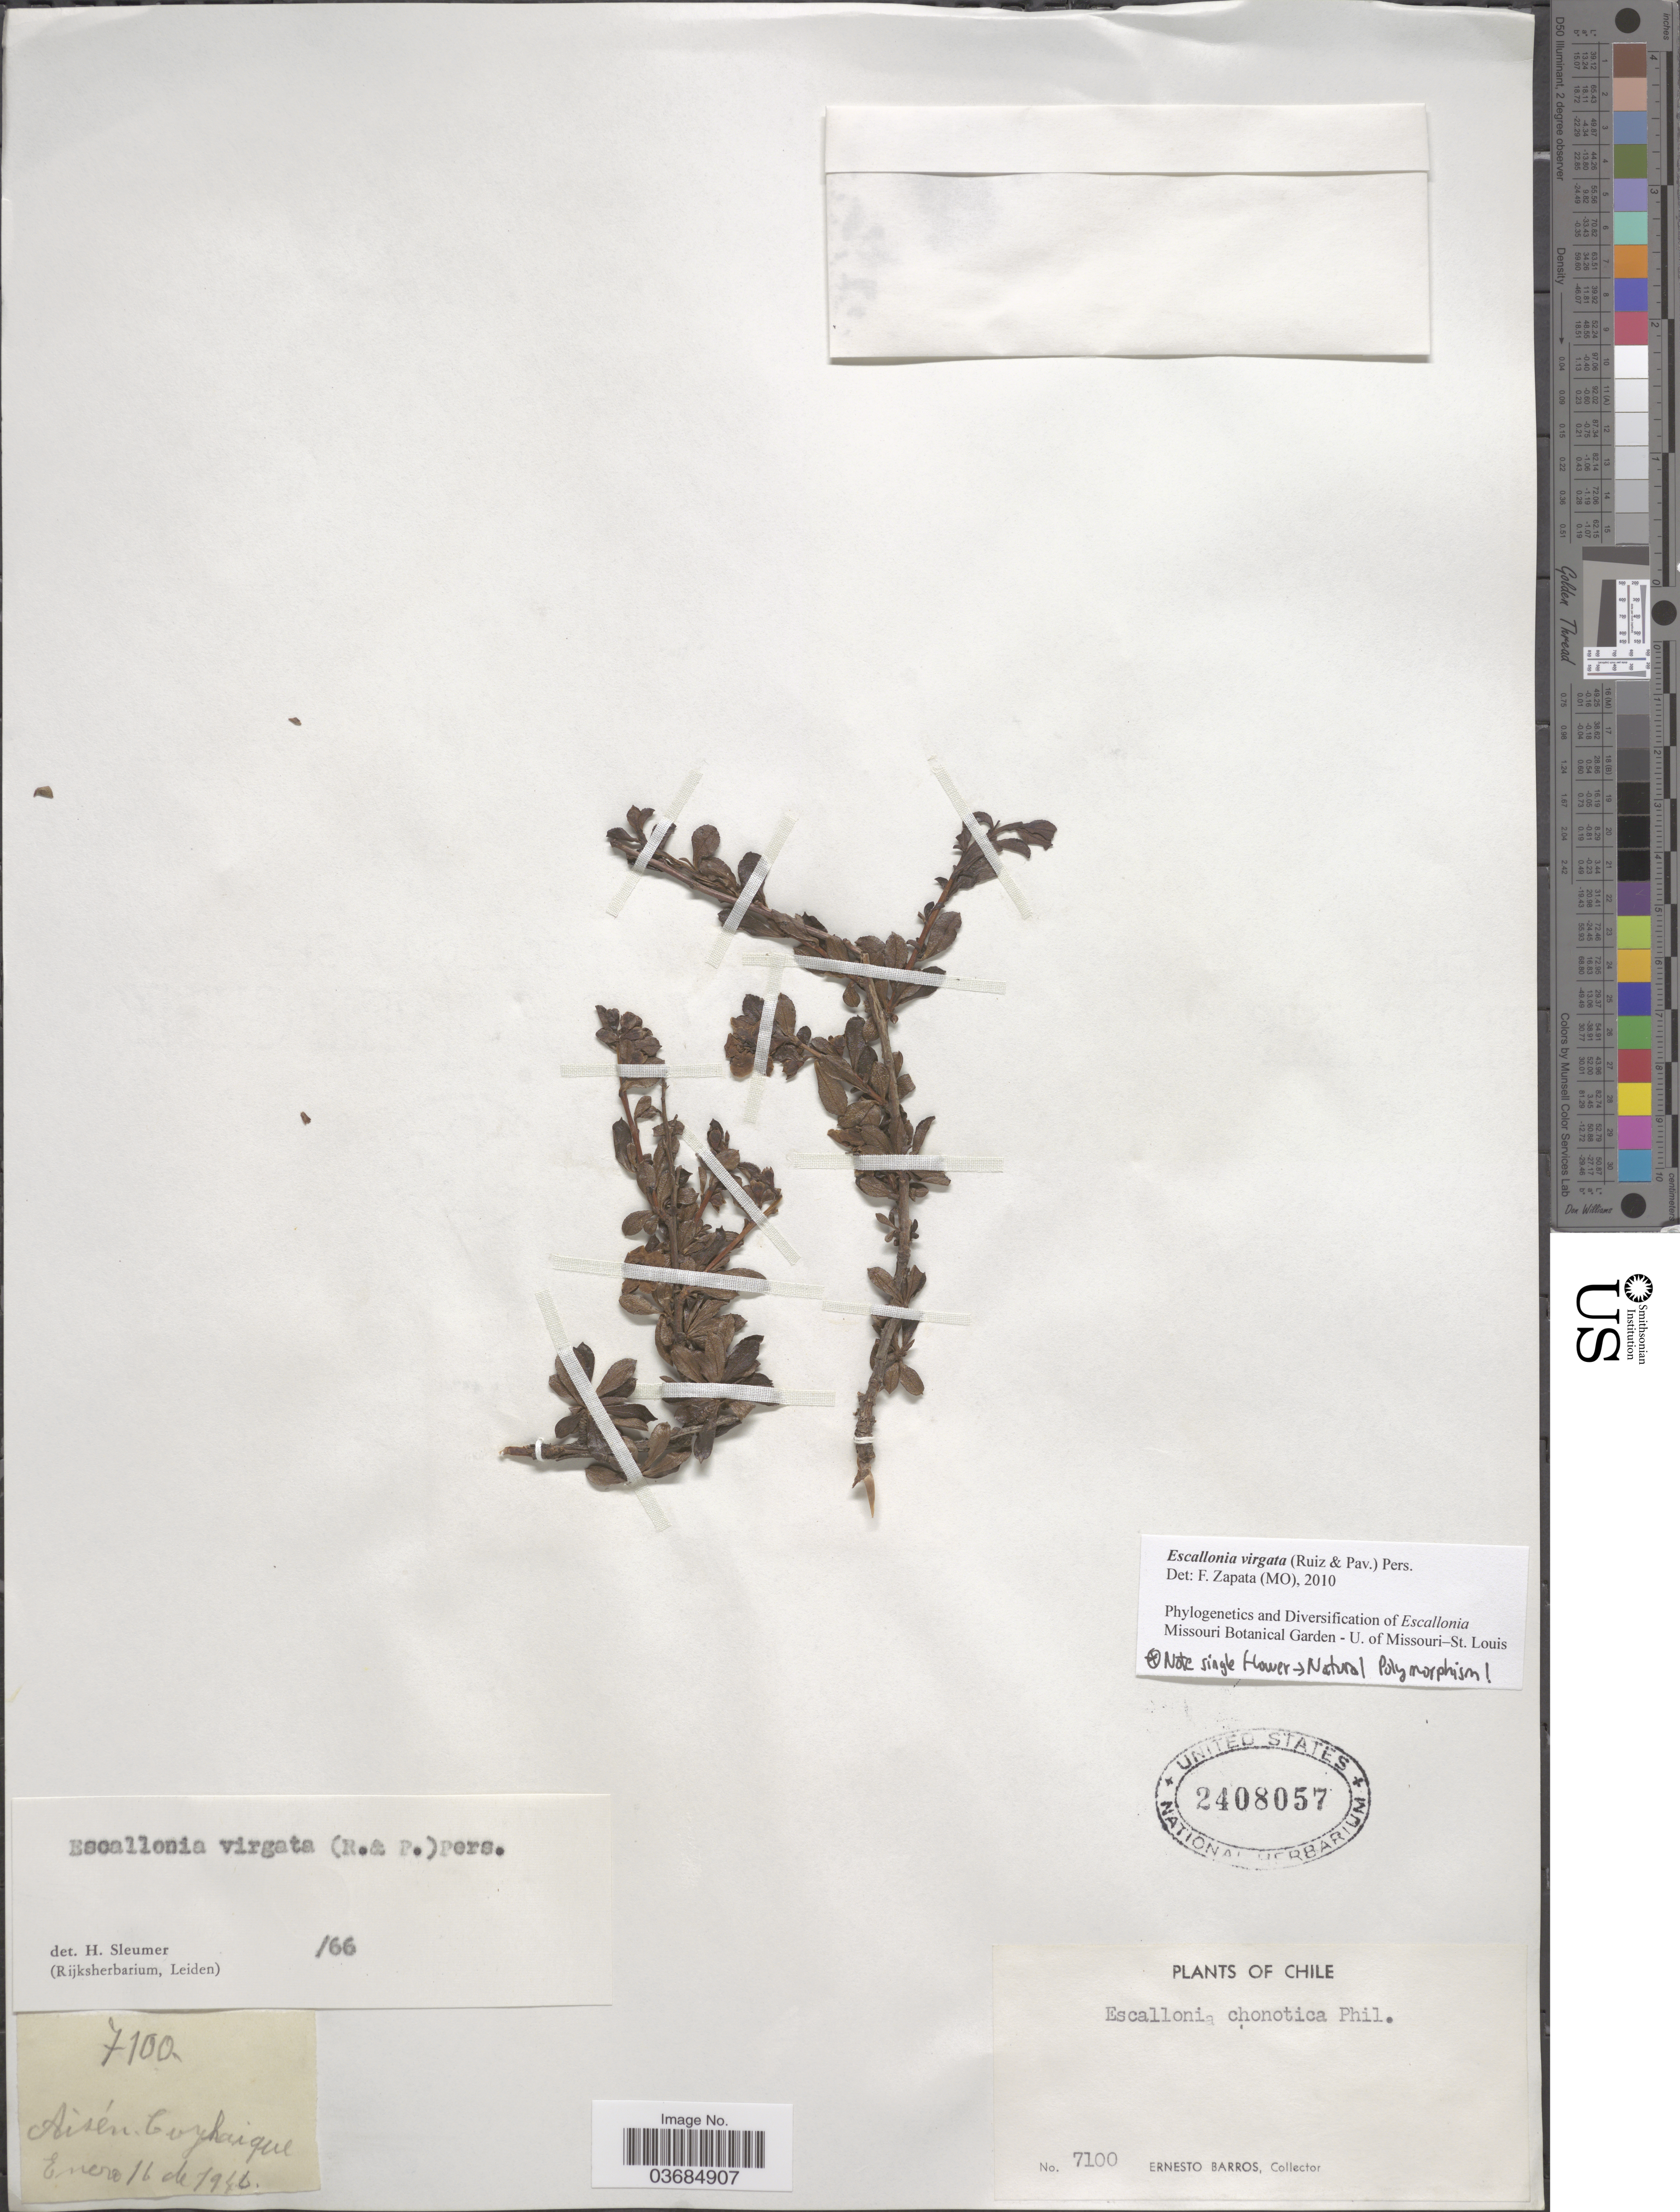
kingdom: Plantae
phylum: Tracheophyta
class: Magnoliopsida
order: Escalloniales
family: Escalloniaceae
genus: Escallonia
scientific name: Escallonia virgata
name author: (Ruiz & Pav.) Pers.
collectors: E. Barros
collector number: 7100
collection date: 1946-01-16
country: Chile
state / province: Aisén (XI)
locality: Aisen. Coyhaique.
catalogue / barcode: US 2408057